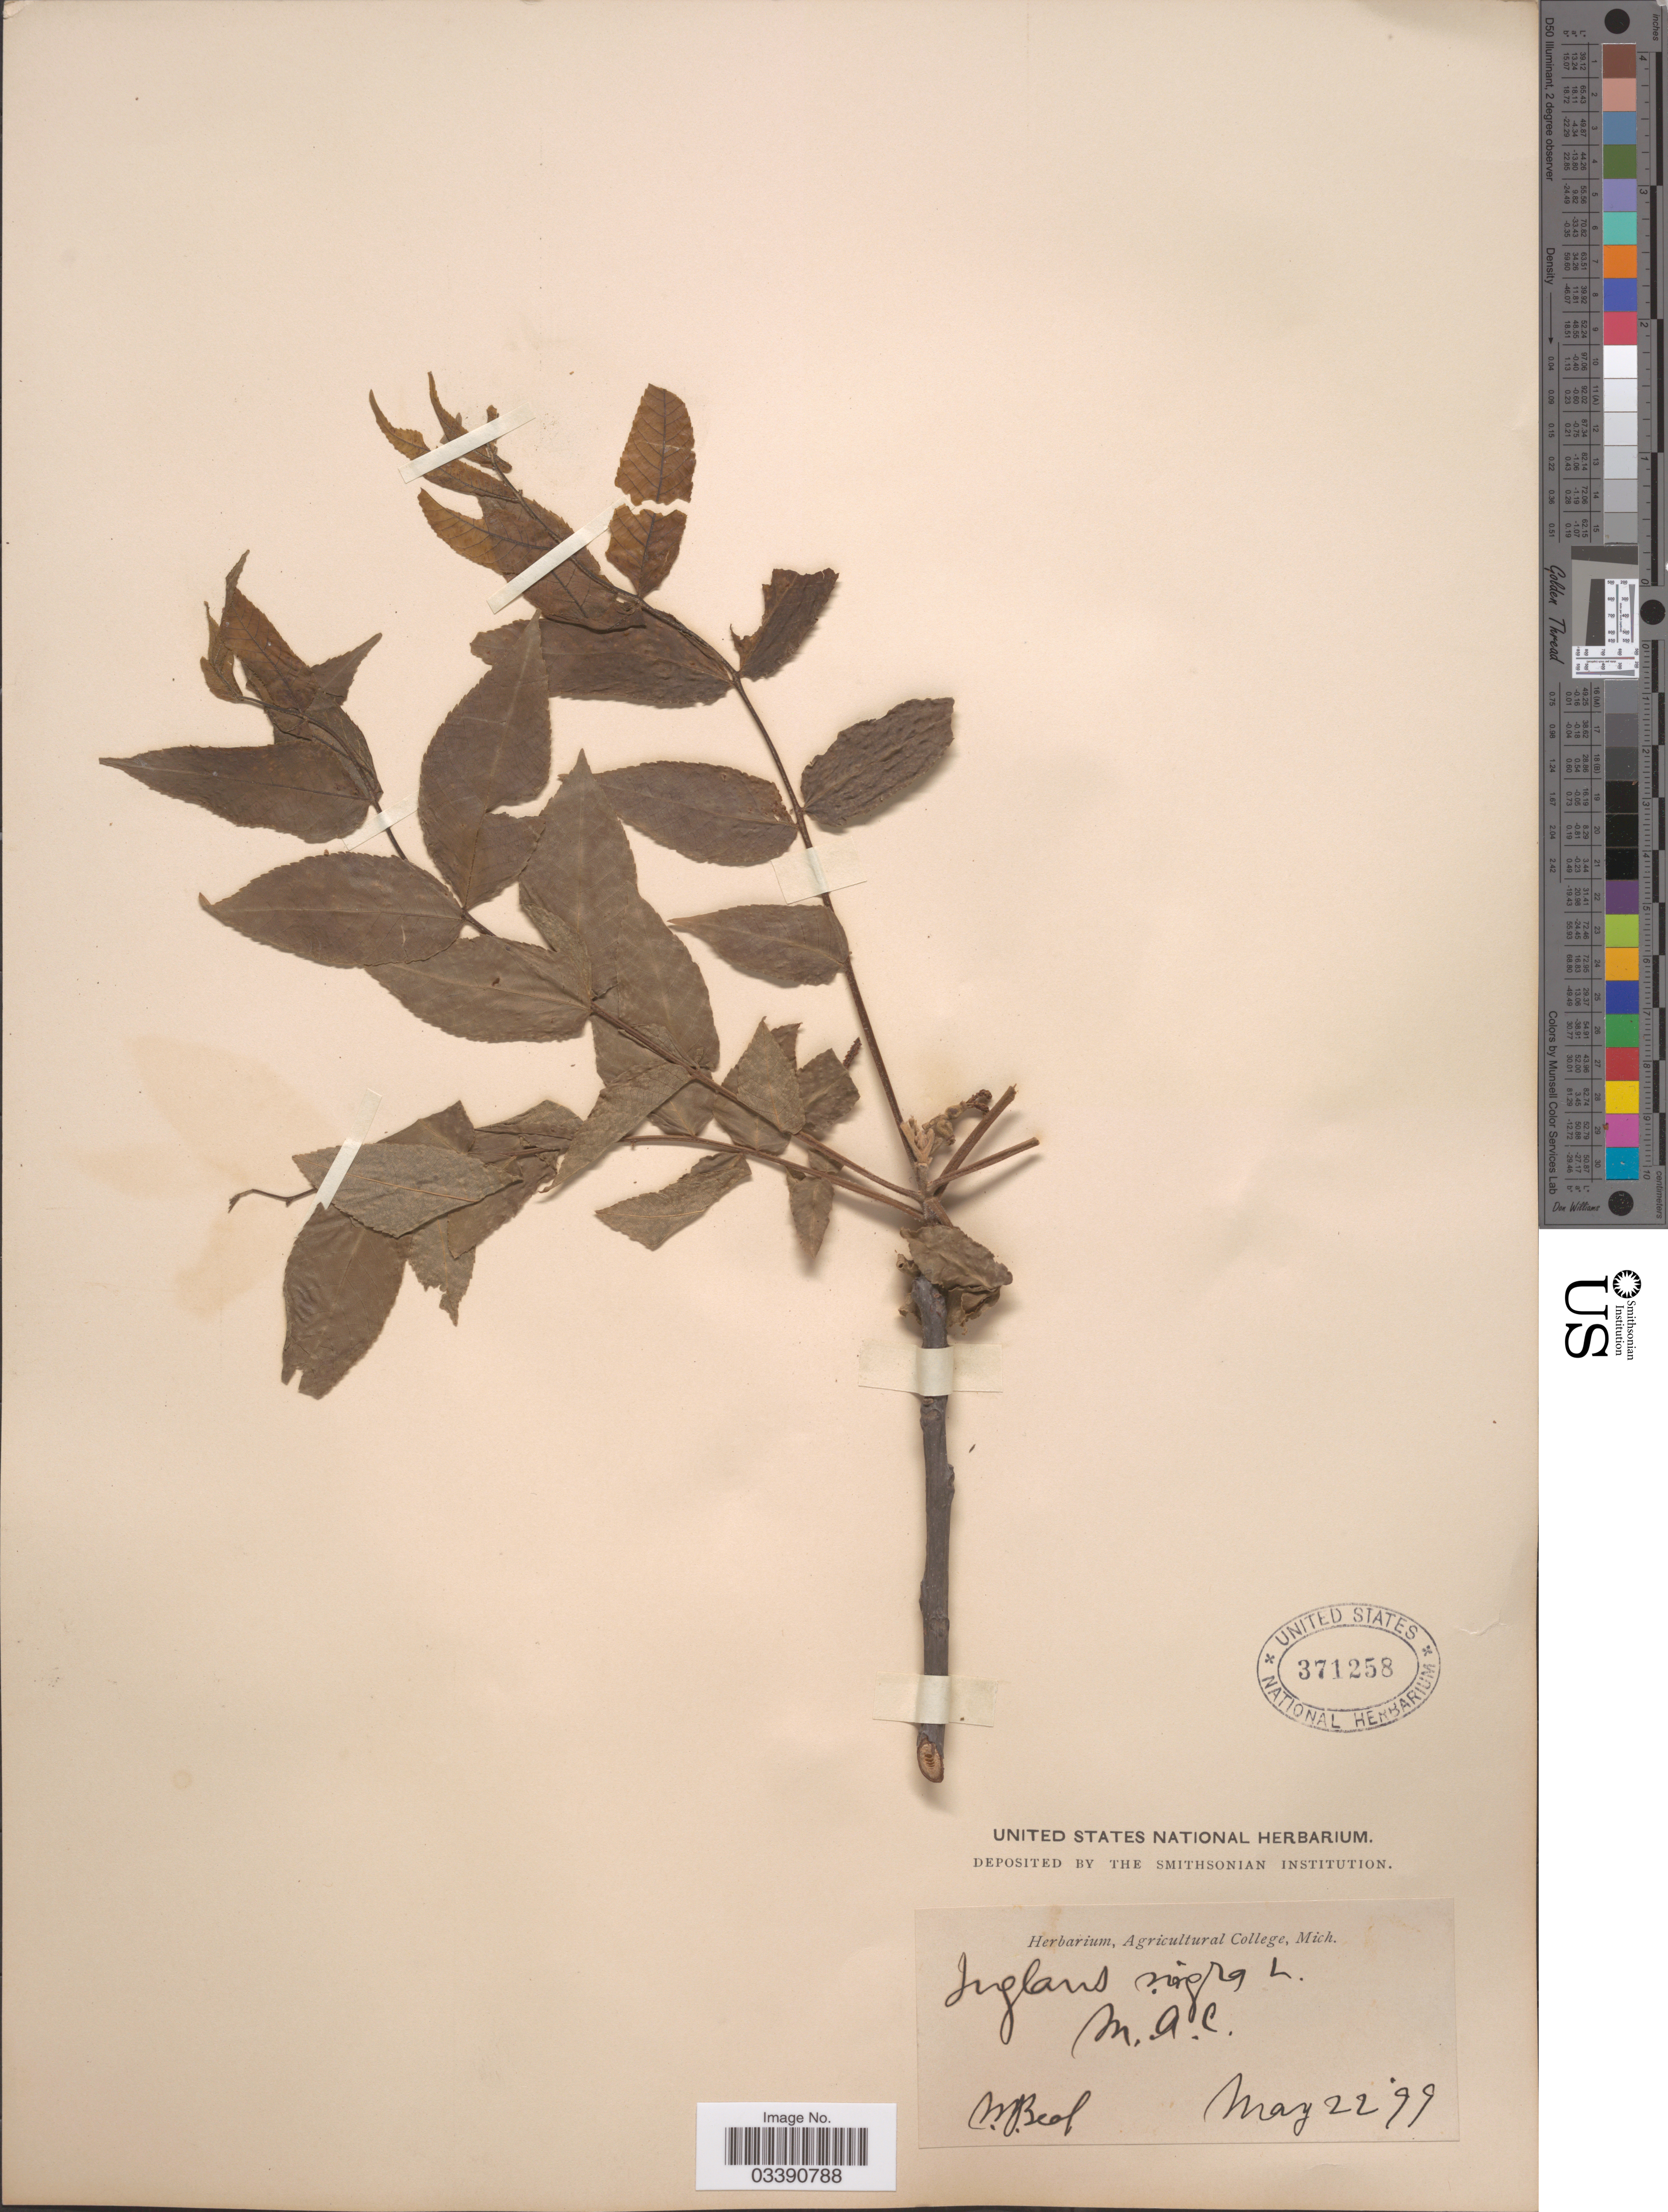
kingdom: Plantae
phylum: Tracheophyta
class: Magnoliopsida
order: Fagales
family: Juglandaceae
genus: Juglans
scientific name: Juglans nigra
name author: L.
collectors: W. J. Beal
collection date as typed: Transcribed d/m/y: 22/5/99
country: United States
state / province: Michigan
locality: M.A.C.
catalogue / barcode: US 371258